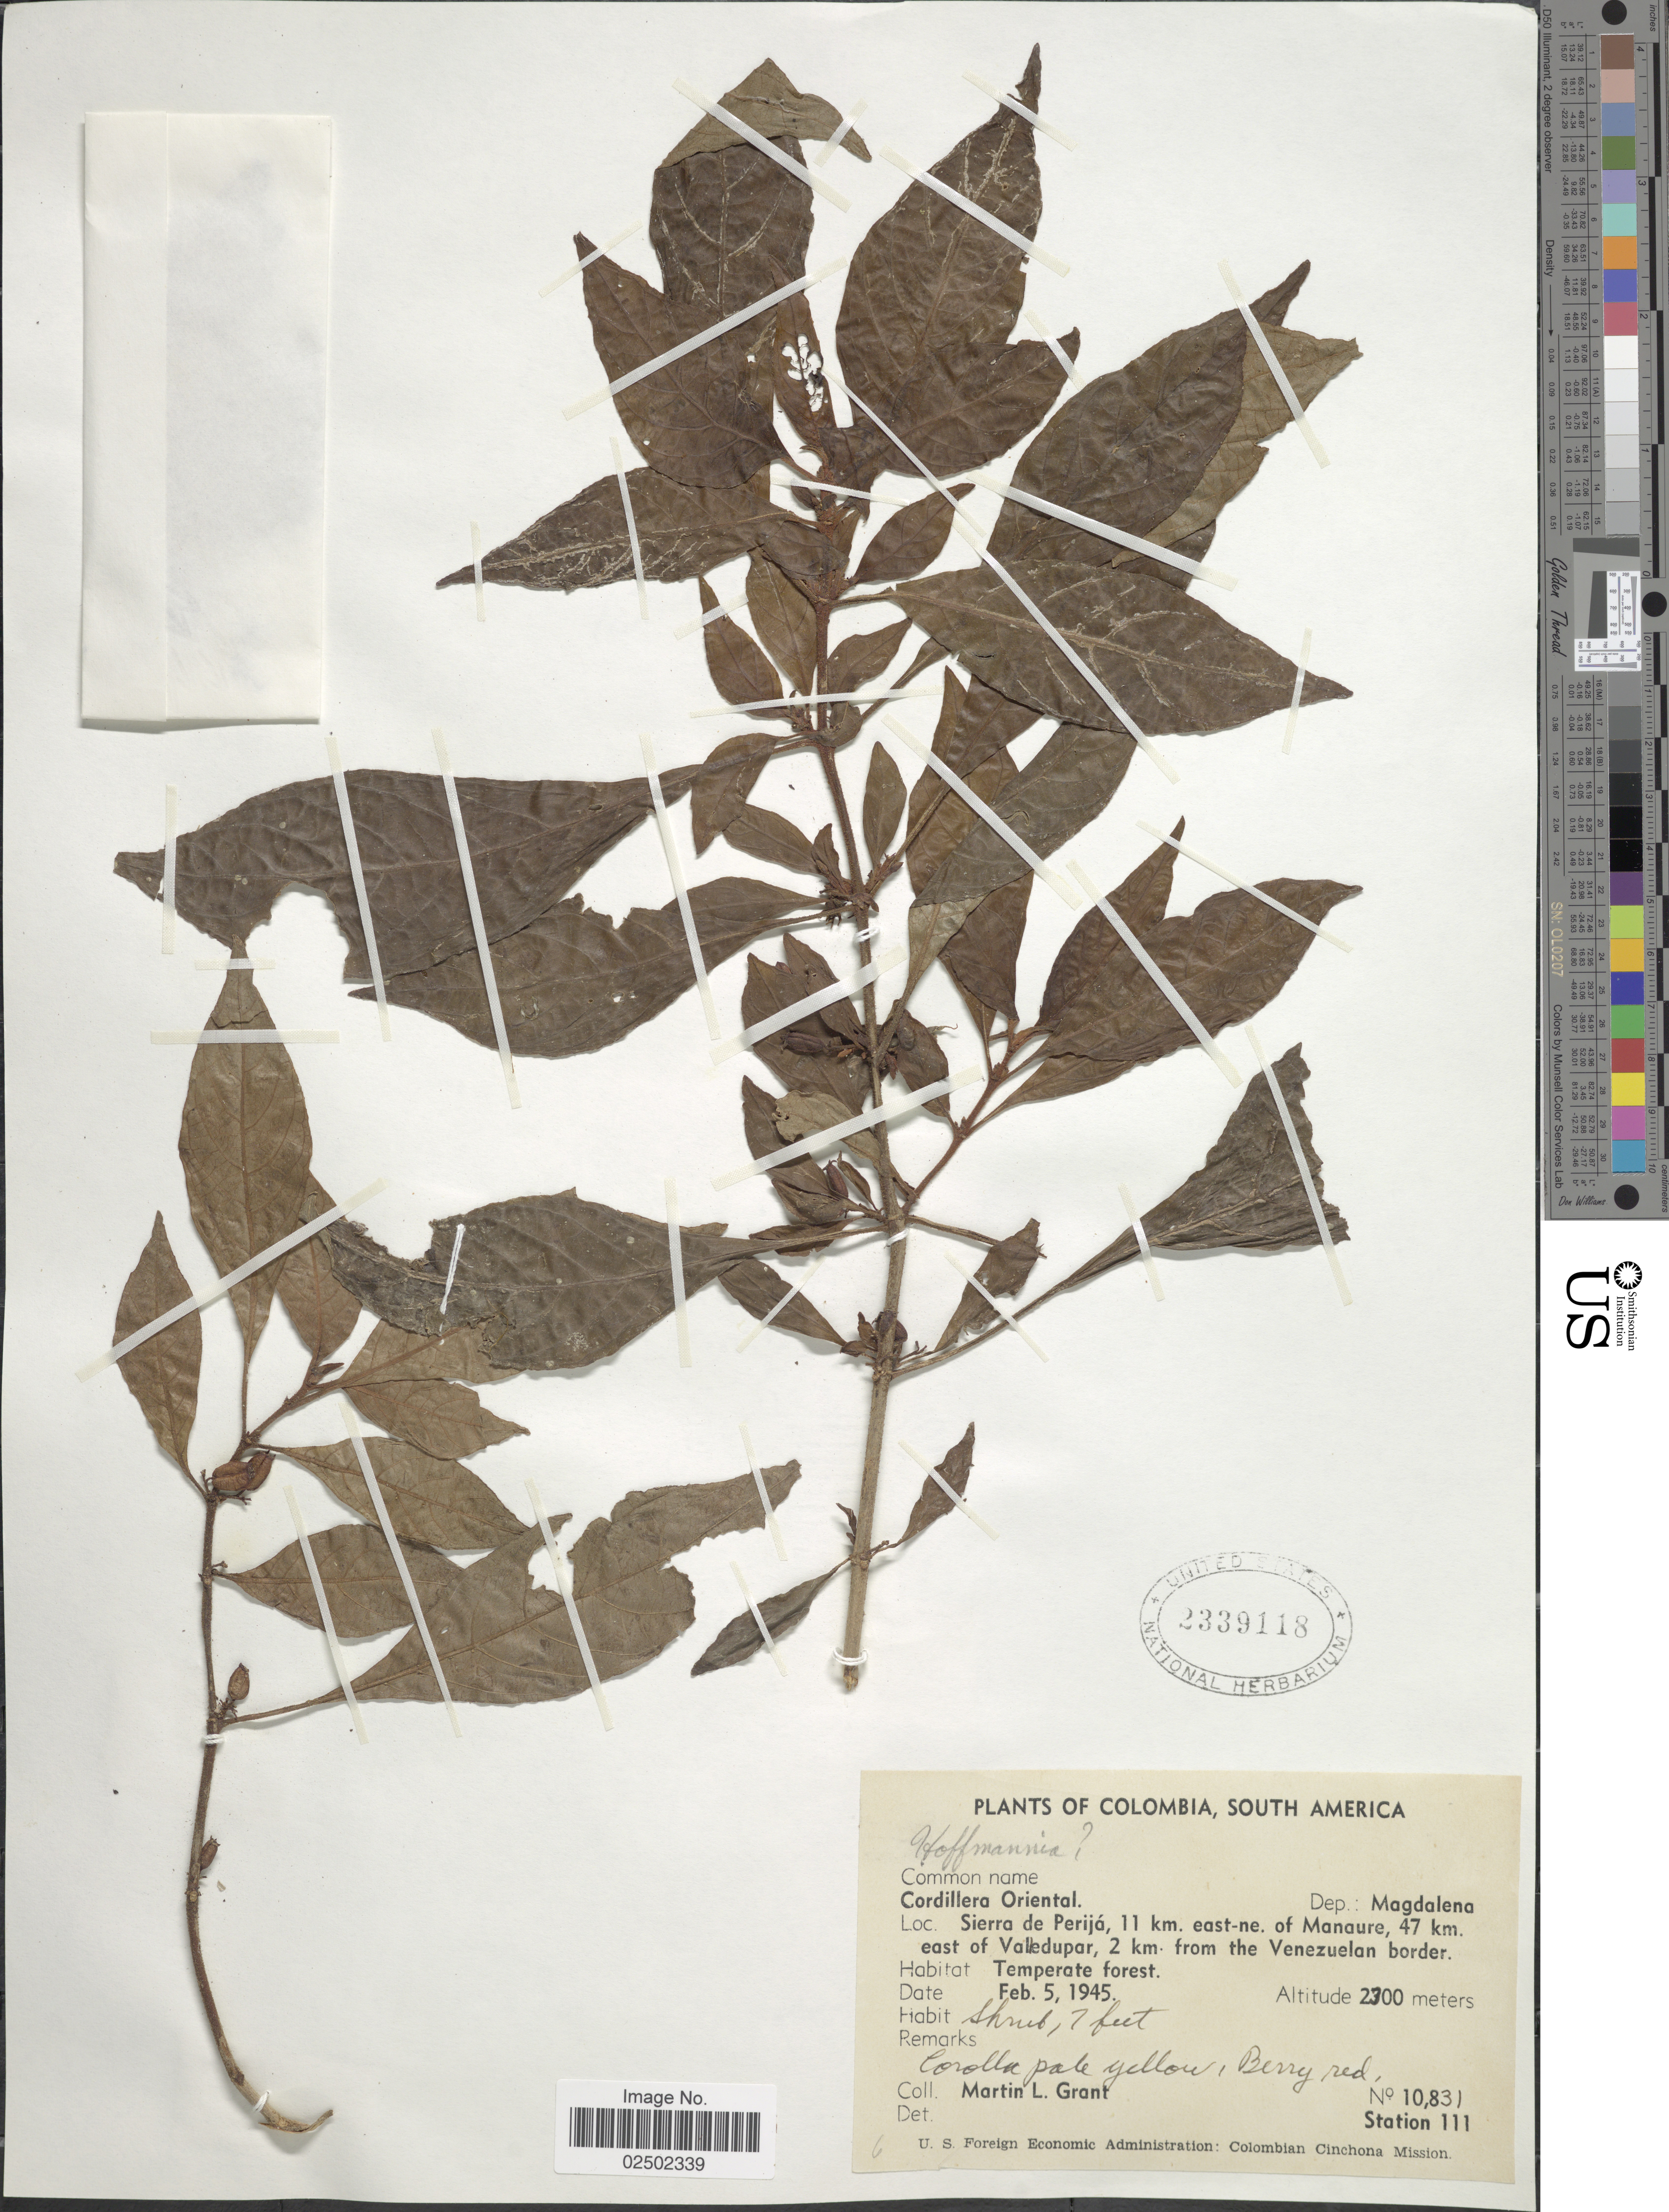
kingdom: Plantae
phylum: Tracheophyta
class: Magnoliopsida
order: Gentianales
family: Rubiaceae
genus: Hoffmannia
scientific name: Hoffmannia sp.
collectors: M. L. Grant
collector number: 10831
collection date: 1945-02-05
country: Colombia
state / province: Magdalena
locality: Cordillera Oriental, Dep.: Magdalena, Sierra de Perija, 11 km. east-ne. of Manaure, 47 km east of Valledupar, 2 km. from the Venezuelan border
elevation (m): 2300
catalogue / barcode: US 2339118